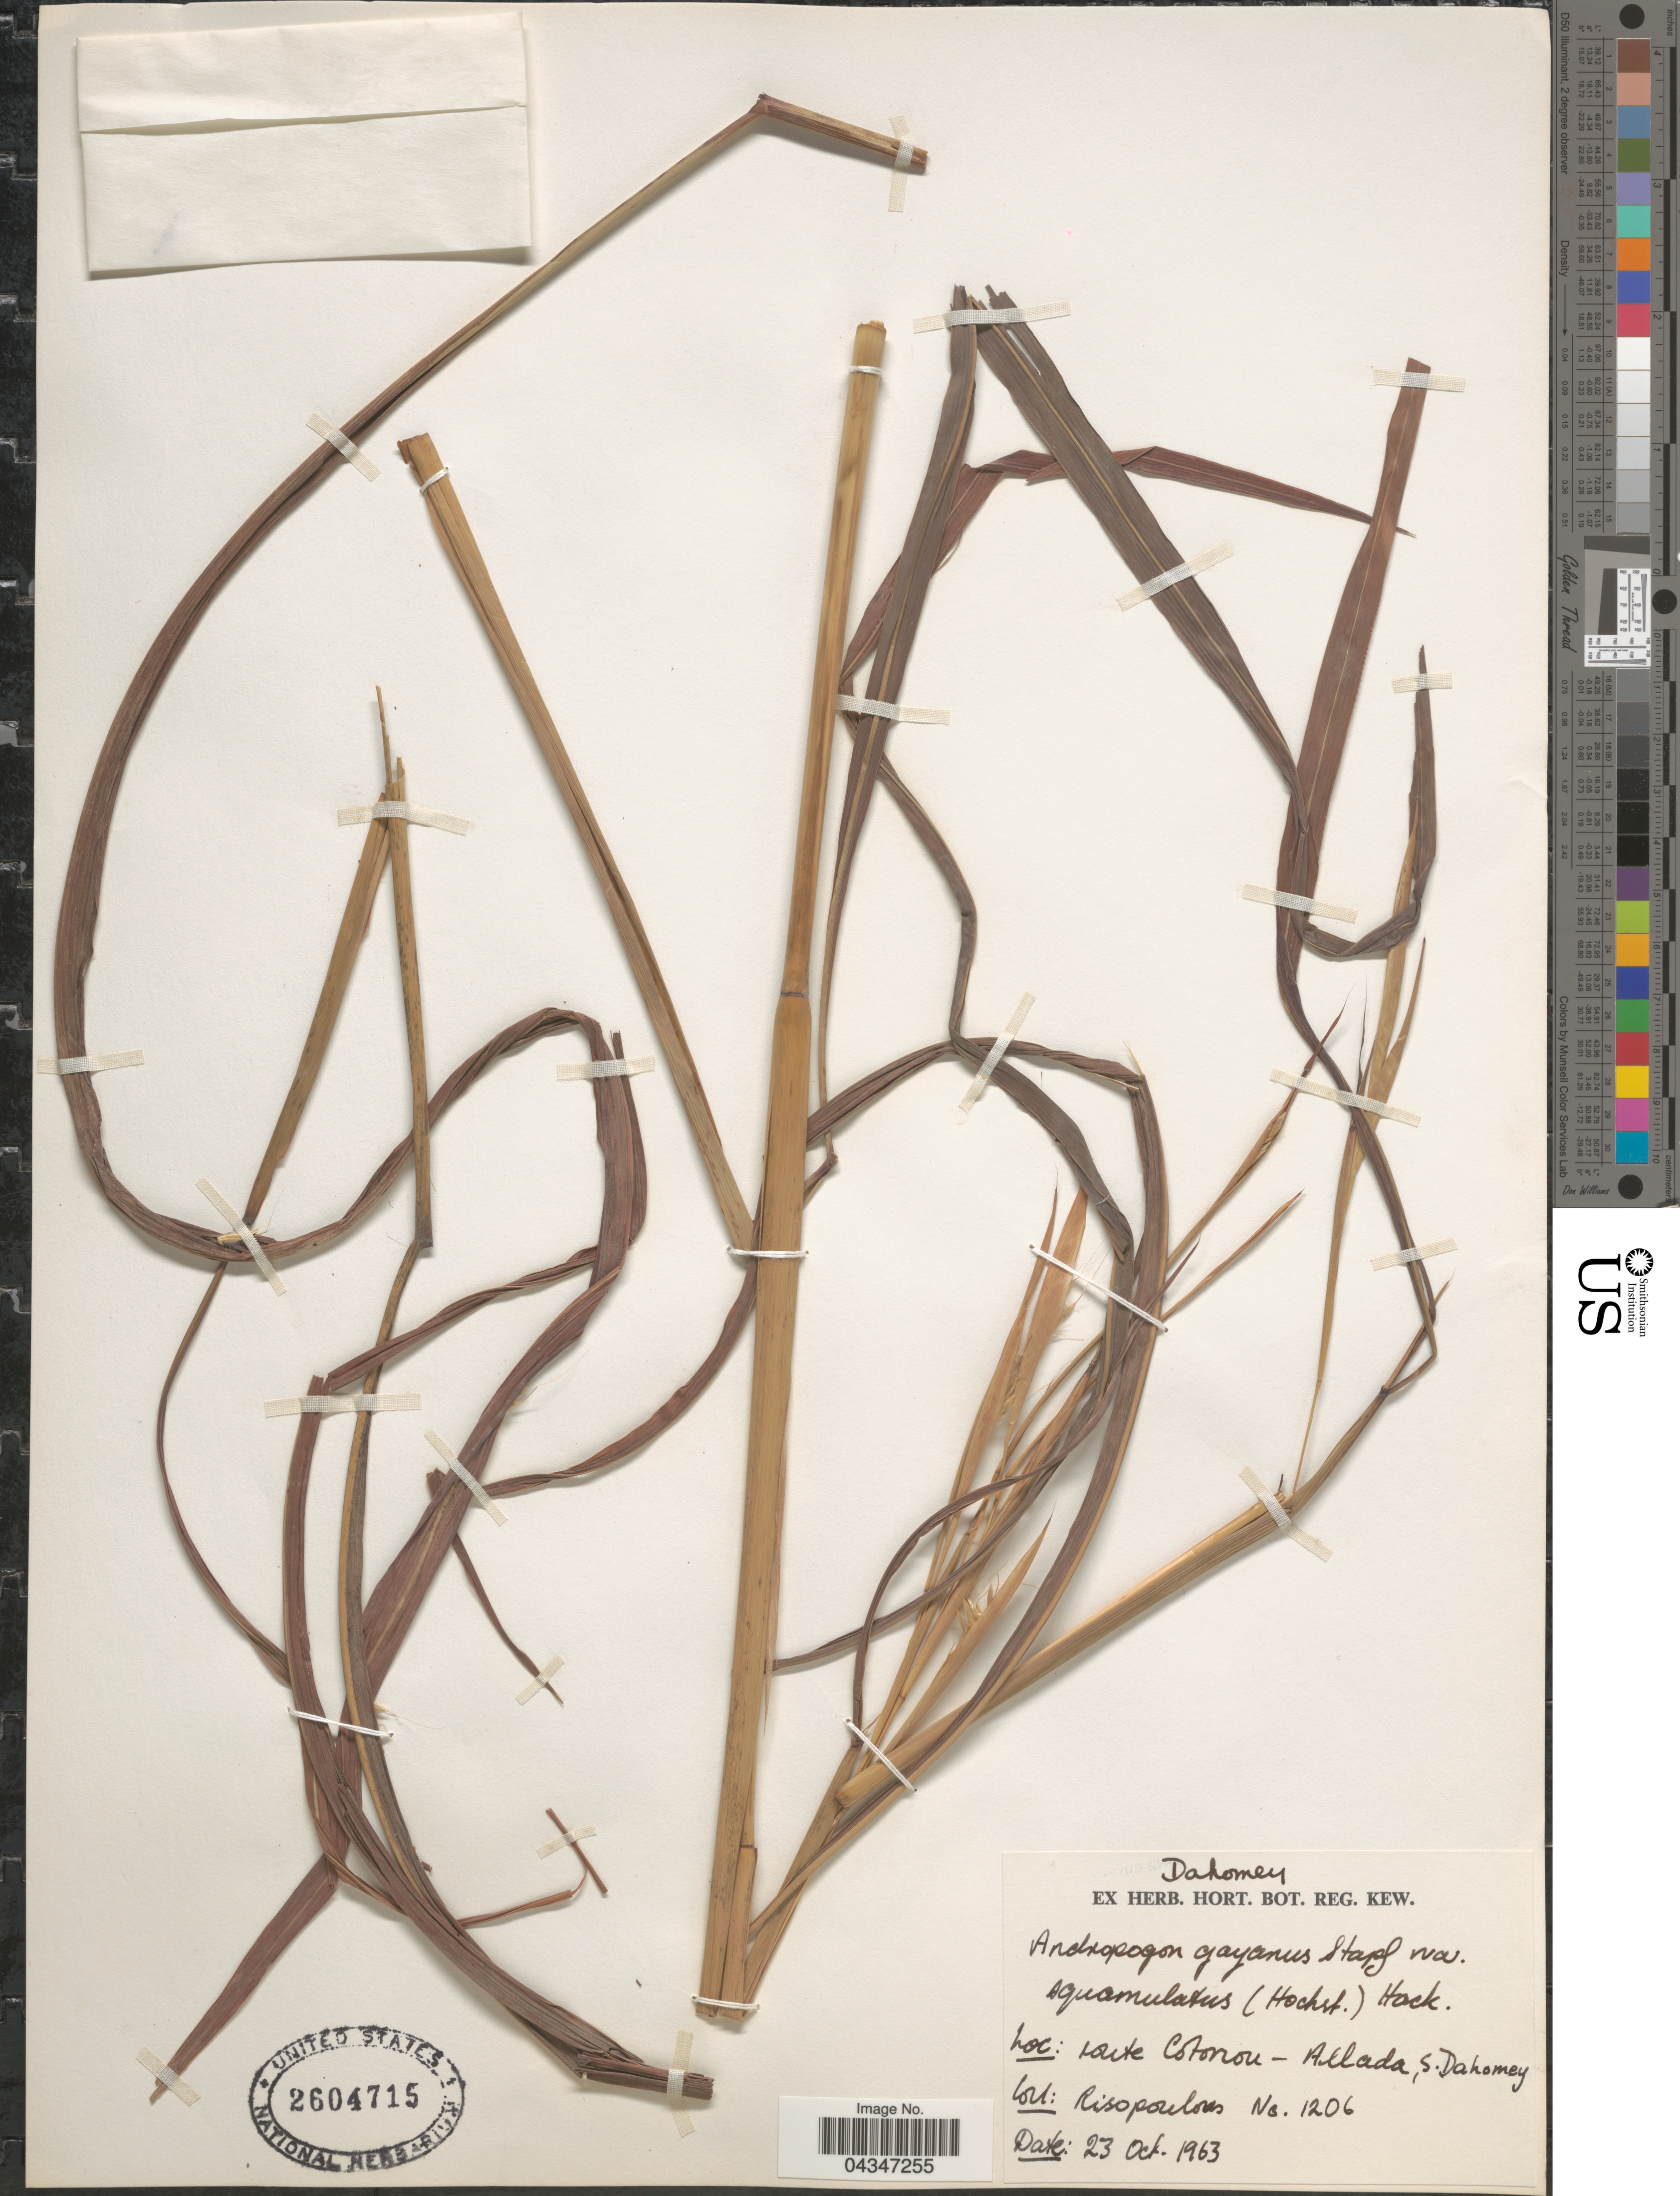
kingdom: Plantae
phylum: Tracheophyta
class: Liliopsida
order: Poales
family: Poaceae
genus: Andropogon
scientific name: Andropogon gayanus var. polycladus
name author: (Hack.) Clayton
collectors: Risopoulos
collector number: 1206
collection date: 1963-10-23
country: Benin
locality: Dahomey. Route Cotonou-Allada, S. Dahomey.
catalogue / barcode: US 2604715